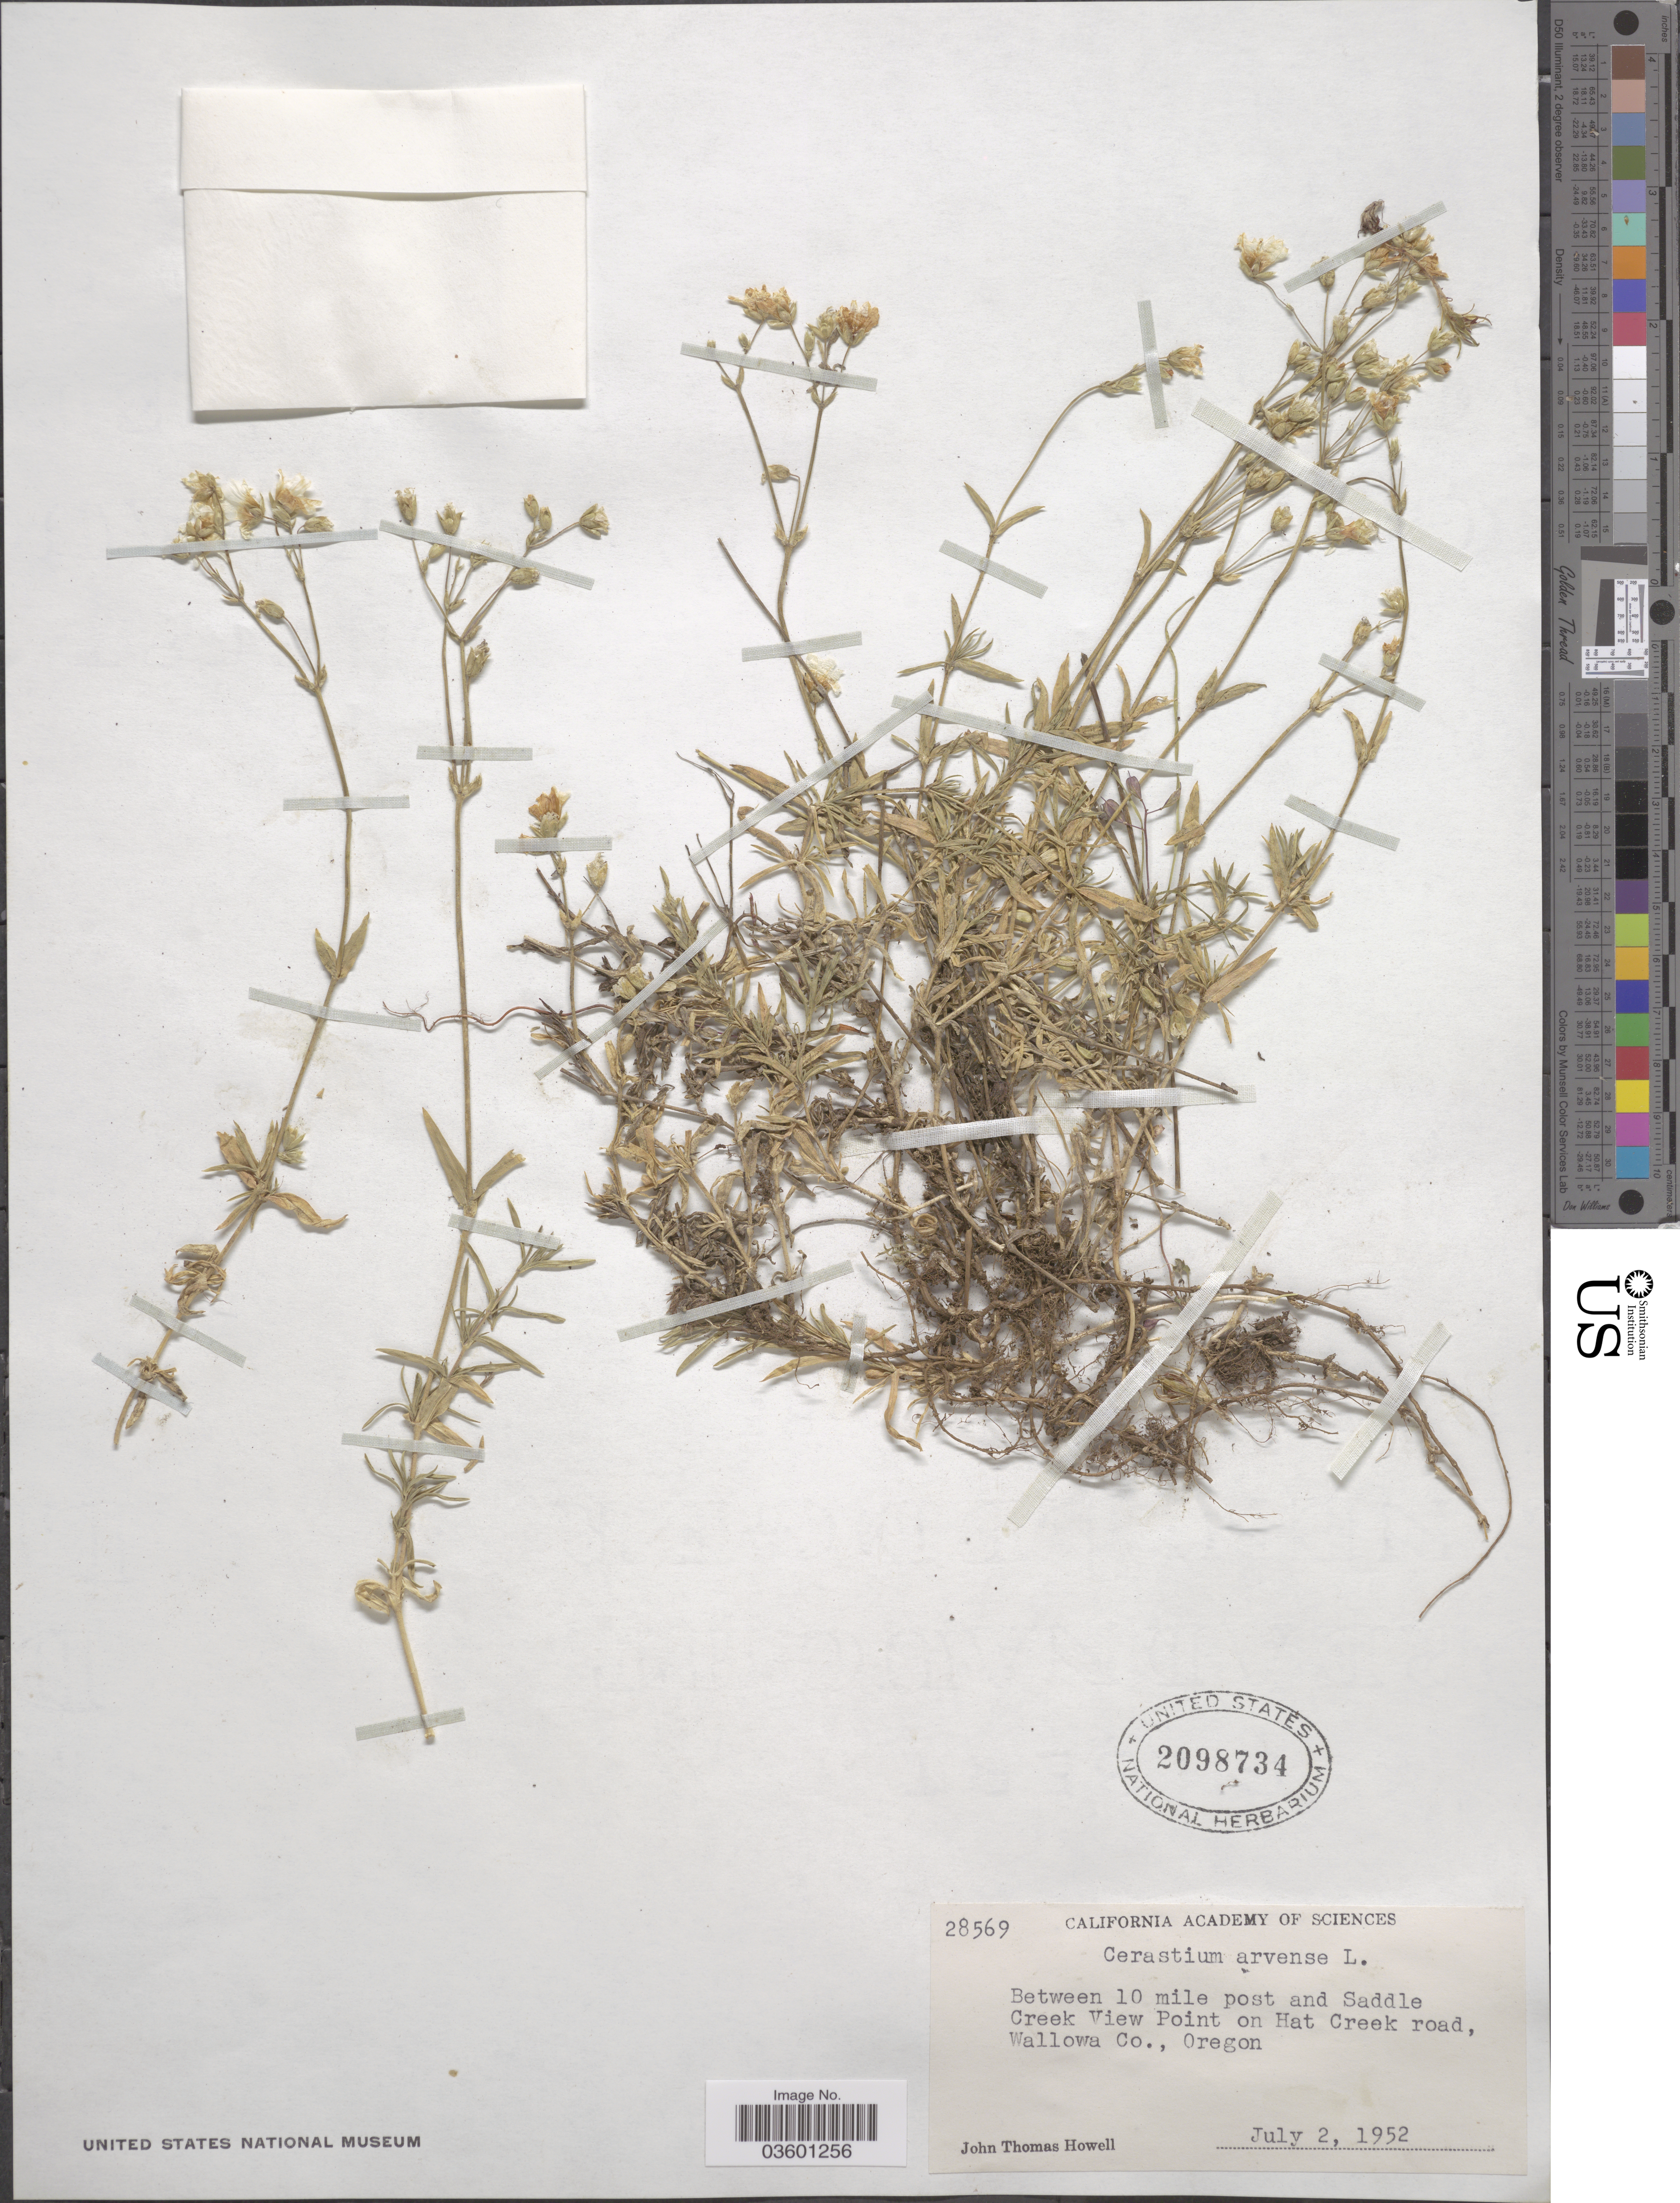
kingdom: Plantae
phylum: Tracheophyta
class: Magnoliopsida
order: Caryophyllales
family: Caryophyllaceae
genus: Cerastium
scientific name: Cerastium arvense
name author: L.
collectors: J. T. Howell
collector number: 28569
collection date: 1952-07-02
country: United States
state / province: Oregon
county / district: Wallowa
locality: Between 10 mile post and Saddle Creek View Point on Hat Creek road, Wallowa Co.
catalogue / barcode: US 2098734